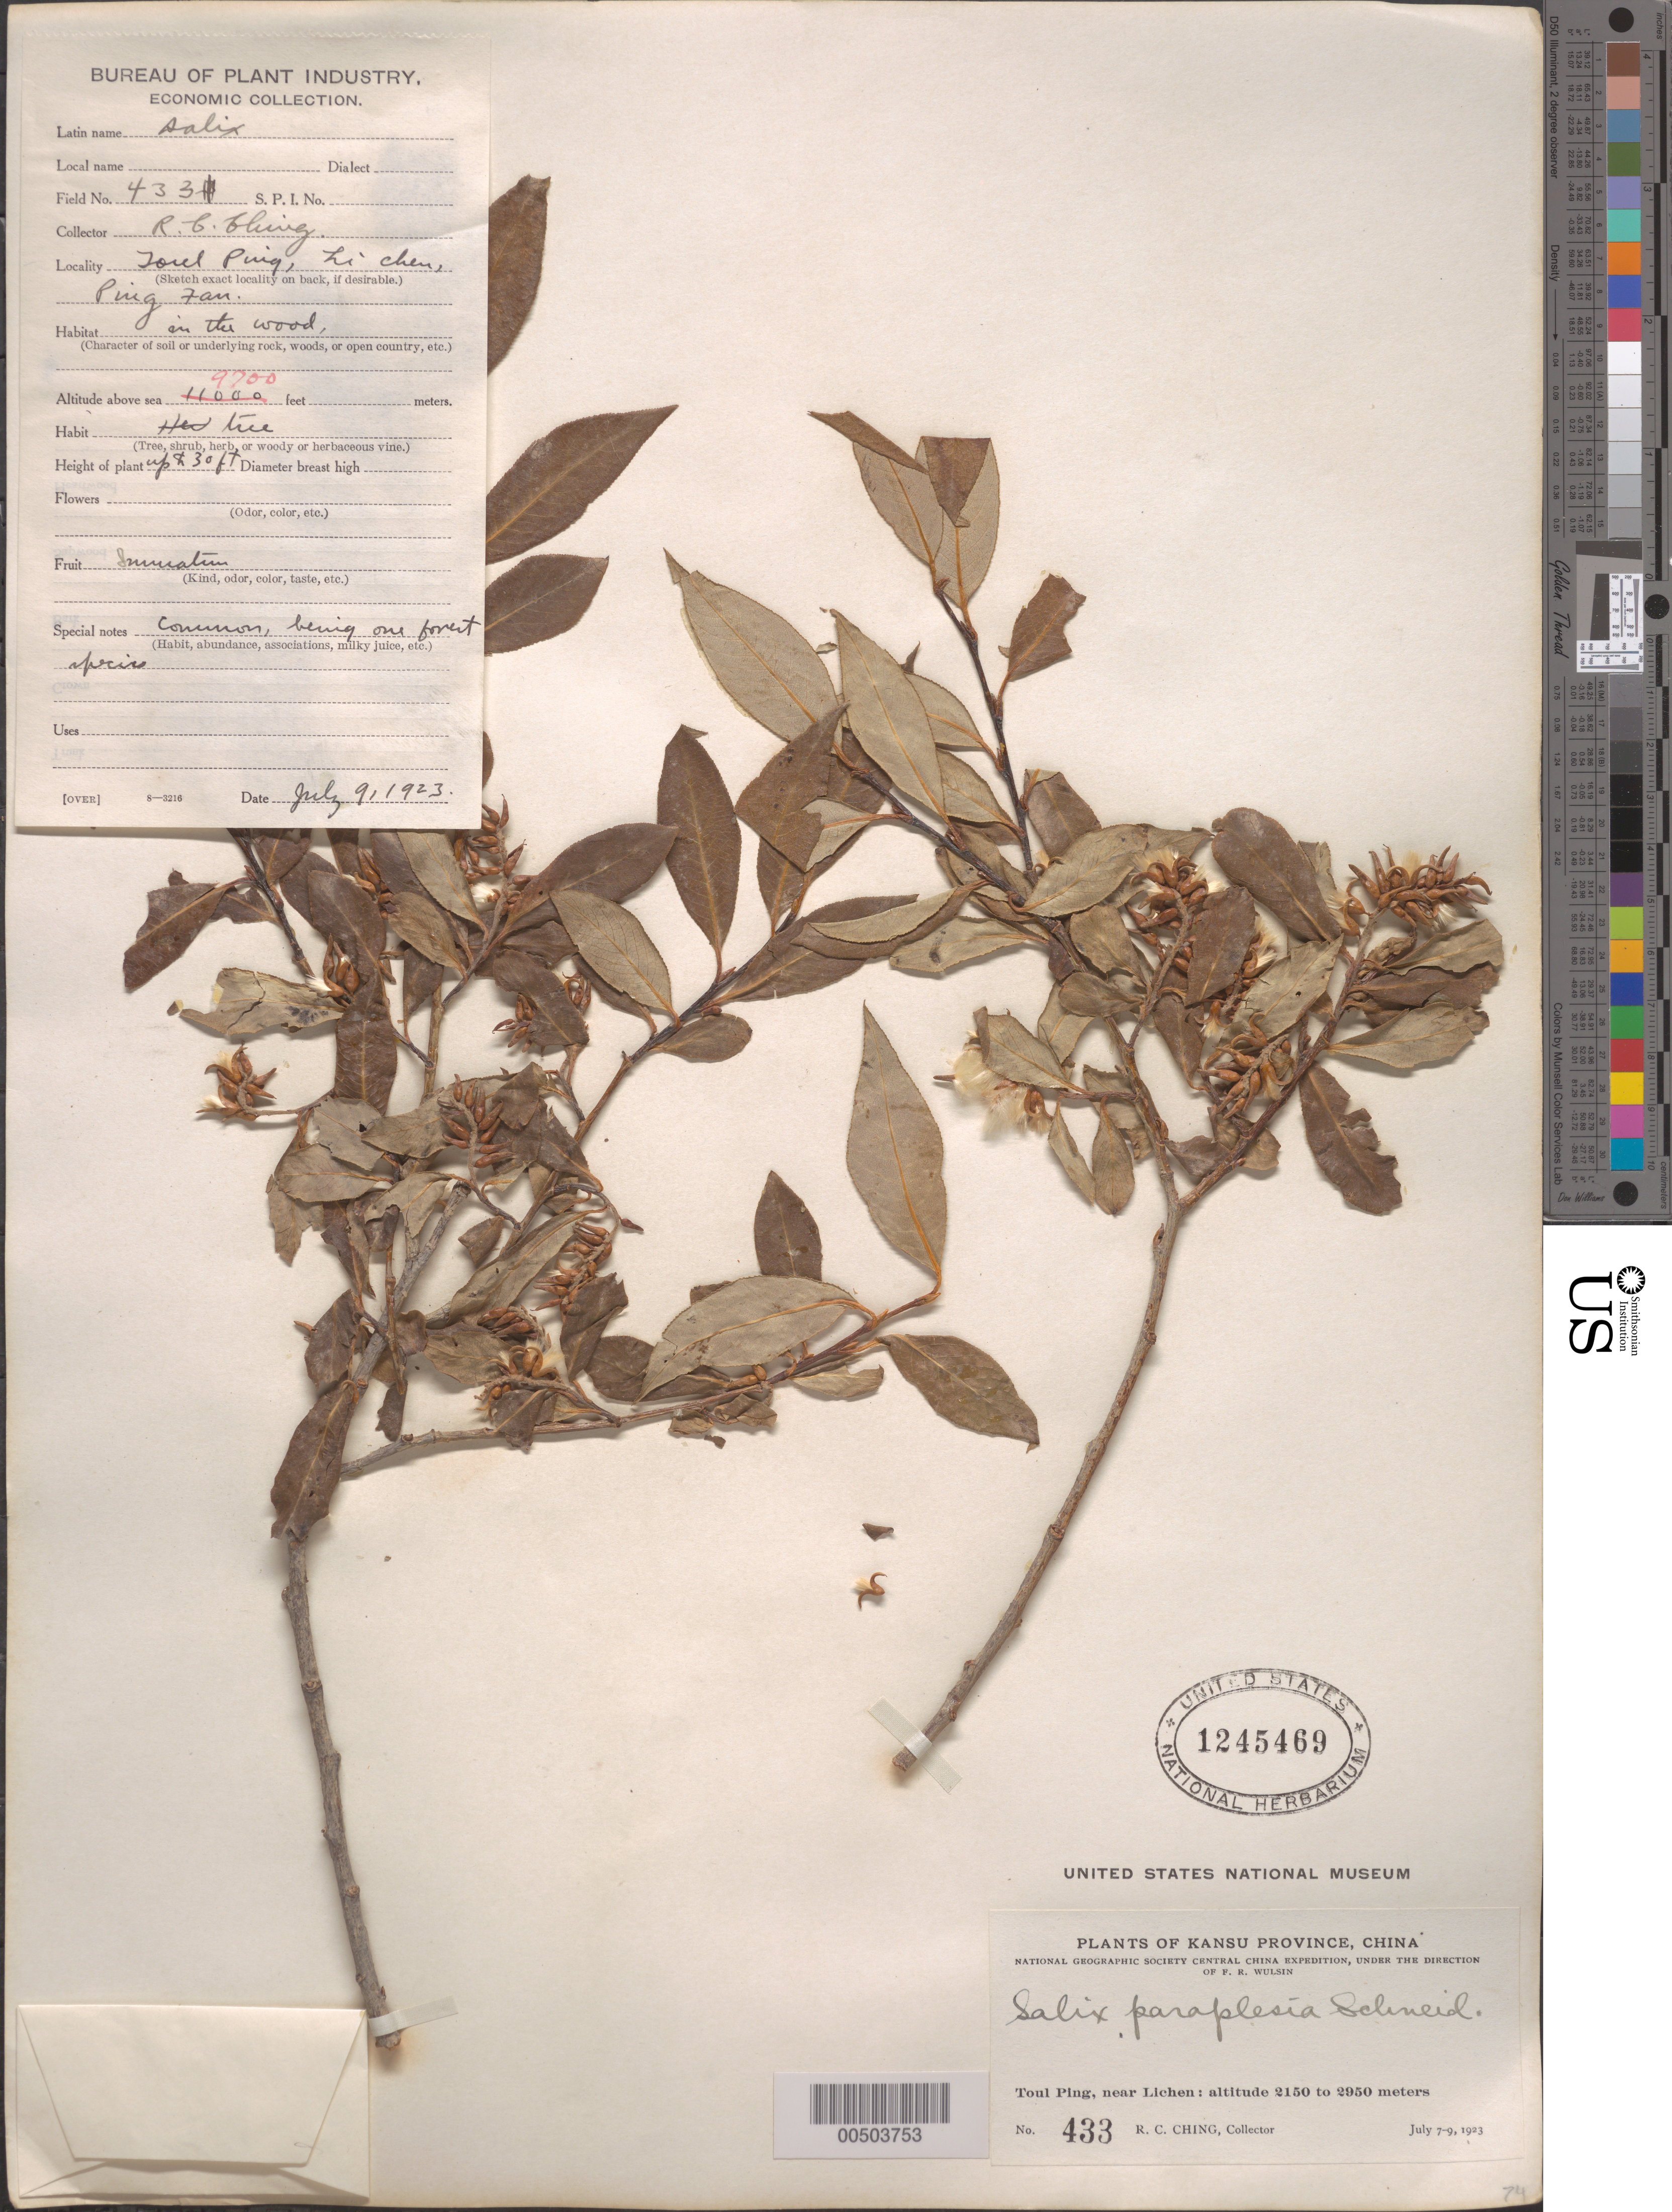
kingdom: Plantae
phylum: Tracheophyta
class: Magnoliopsida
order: Malpighiales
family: Salicaceae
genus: Salix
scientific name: Salix paraplesia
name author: C.K. Schneid.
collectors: R. C. Ching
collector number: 433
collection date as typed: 07 Jul 1923 to 09 Jul 1923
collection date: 1923-07-07/1923-07-09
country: China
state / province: Gansu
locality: Toul Ping, near Lichen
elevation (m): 2150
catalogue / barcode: US 1245469